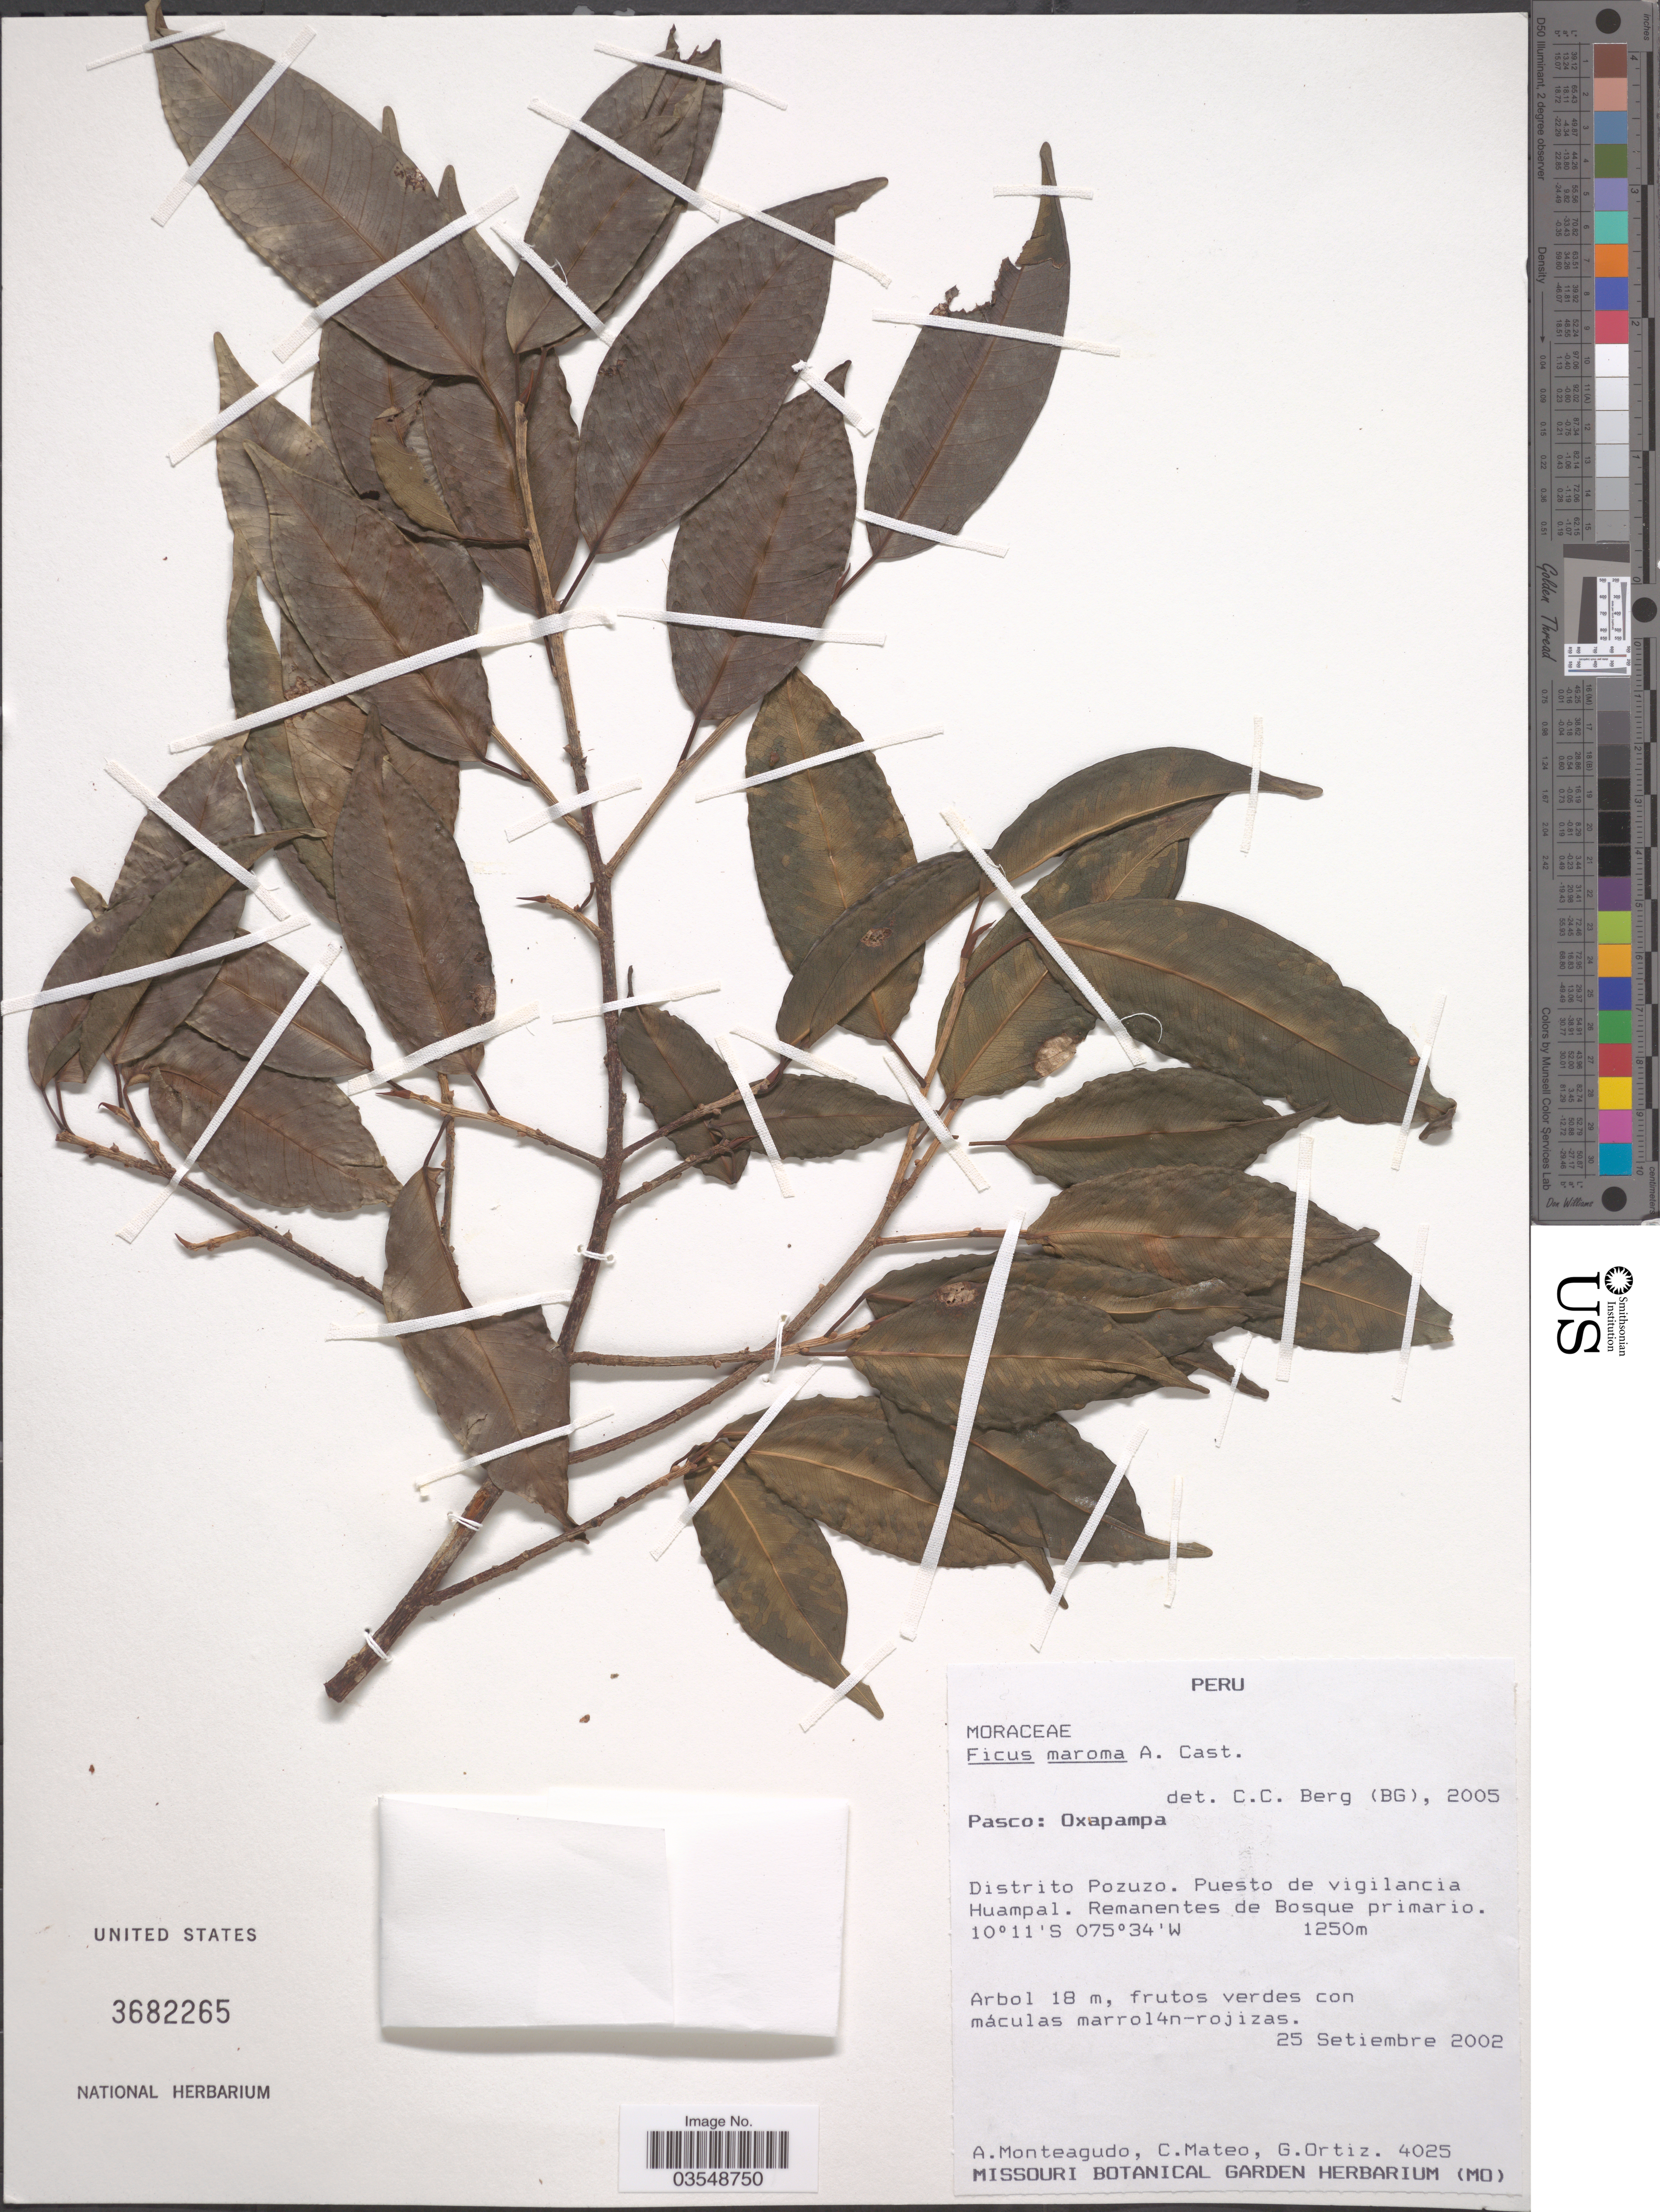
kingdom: Plantae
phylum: Tracheophyta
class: Magnoliopsida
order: Rosales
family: Moraceae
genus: Ficus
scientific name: Ficus maroma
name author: A. Cast.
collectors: A. Monteagudo, C. Mateo & G. Ortiz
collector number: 4025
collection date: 2002-09-25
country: Peru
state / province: Pasco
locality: Oxapampa. Distrito Pozuzo. Puesto de vigilancia Huampal.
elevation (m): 1250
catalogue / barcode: US 3682265